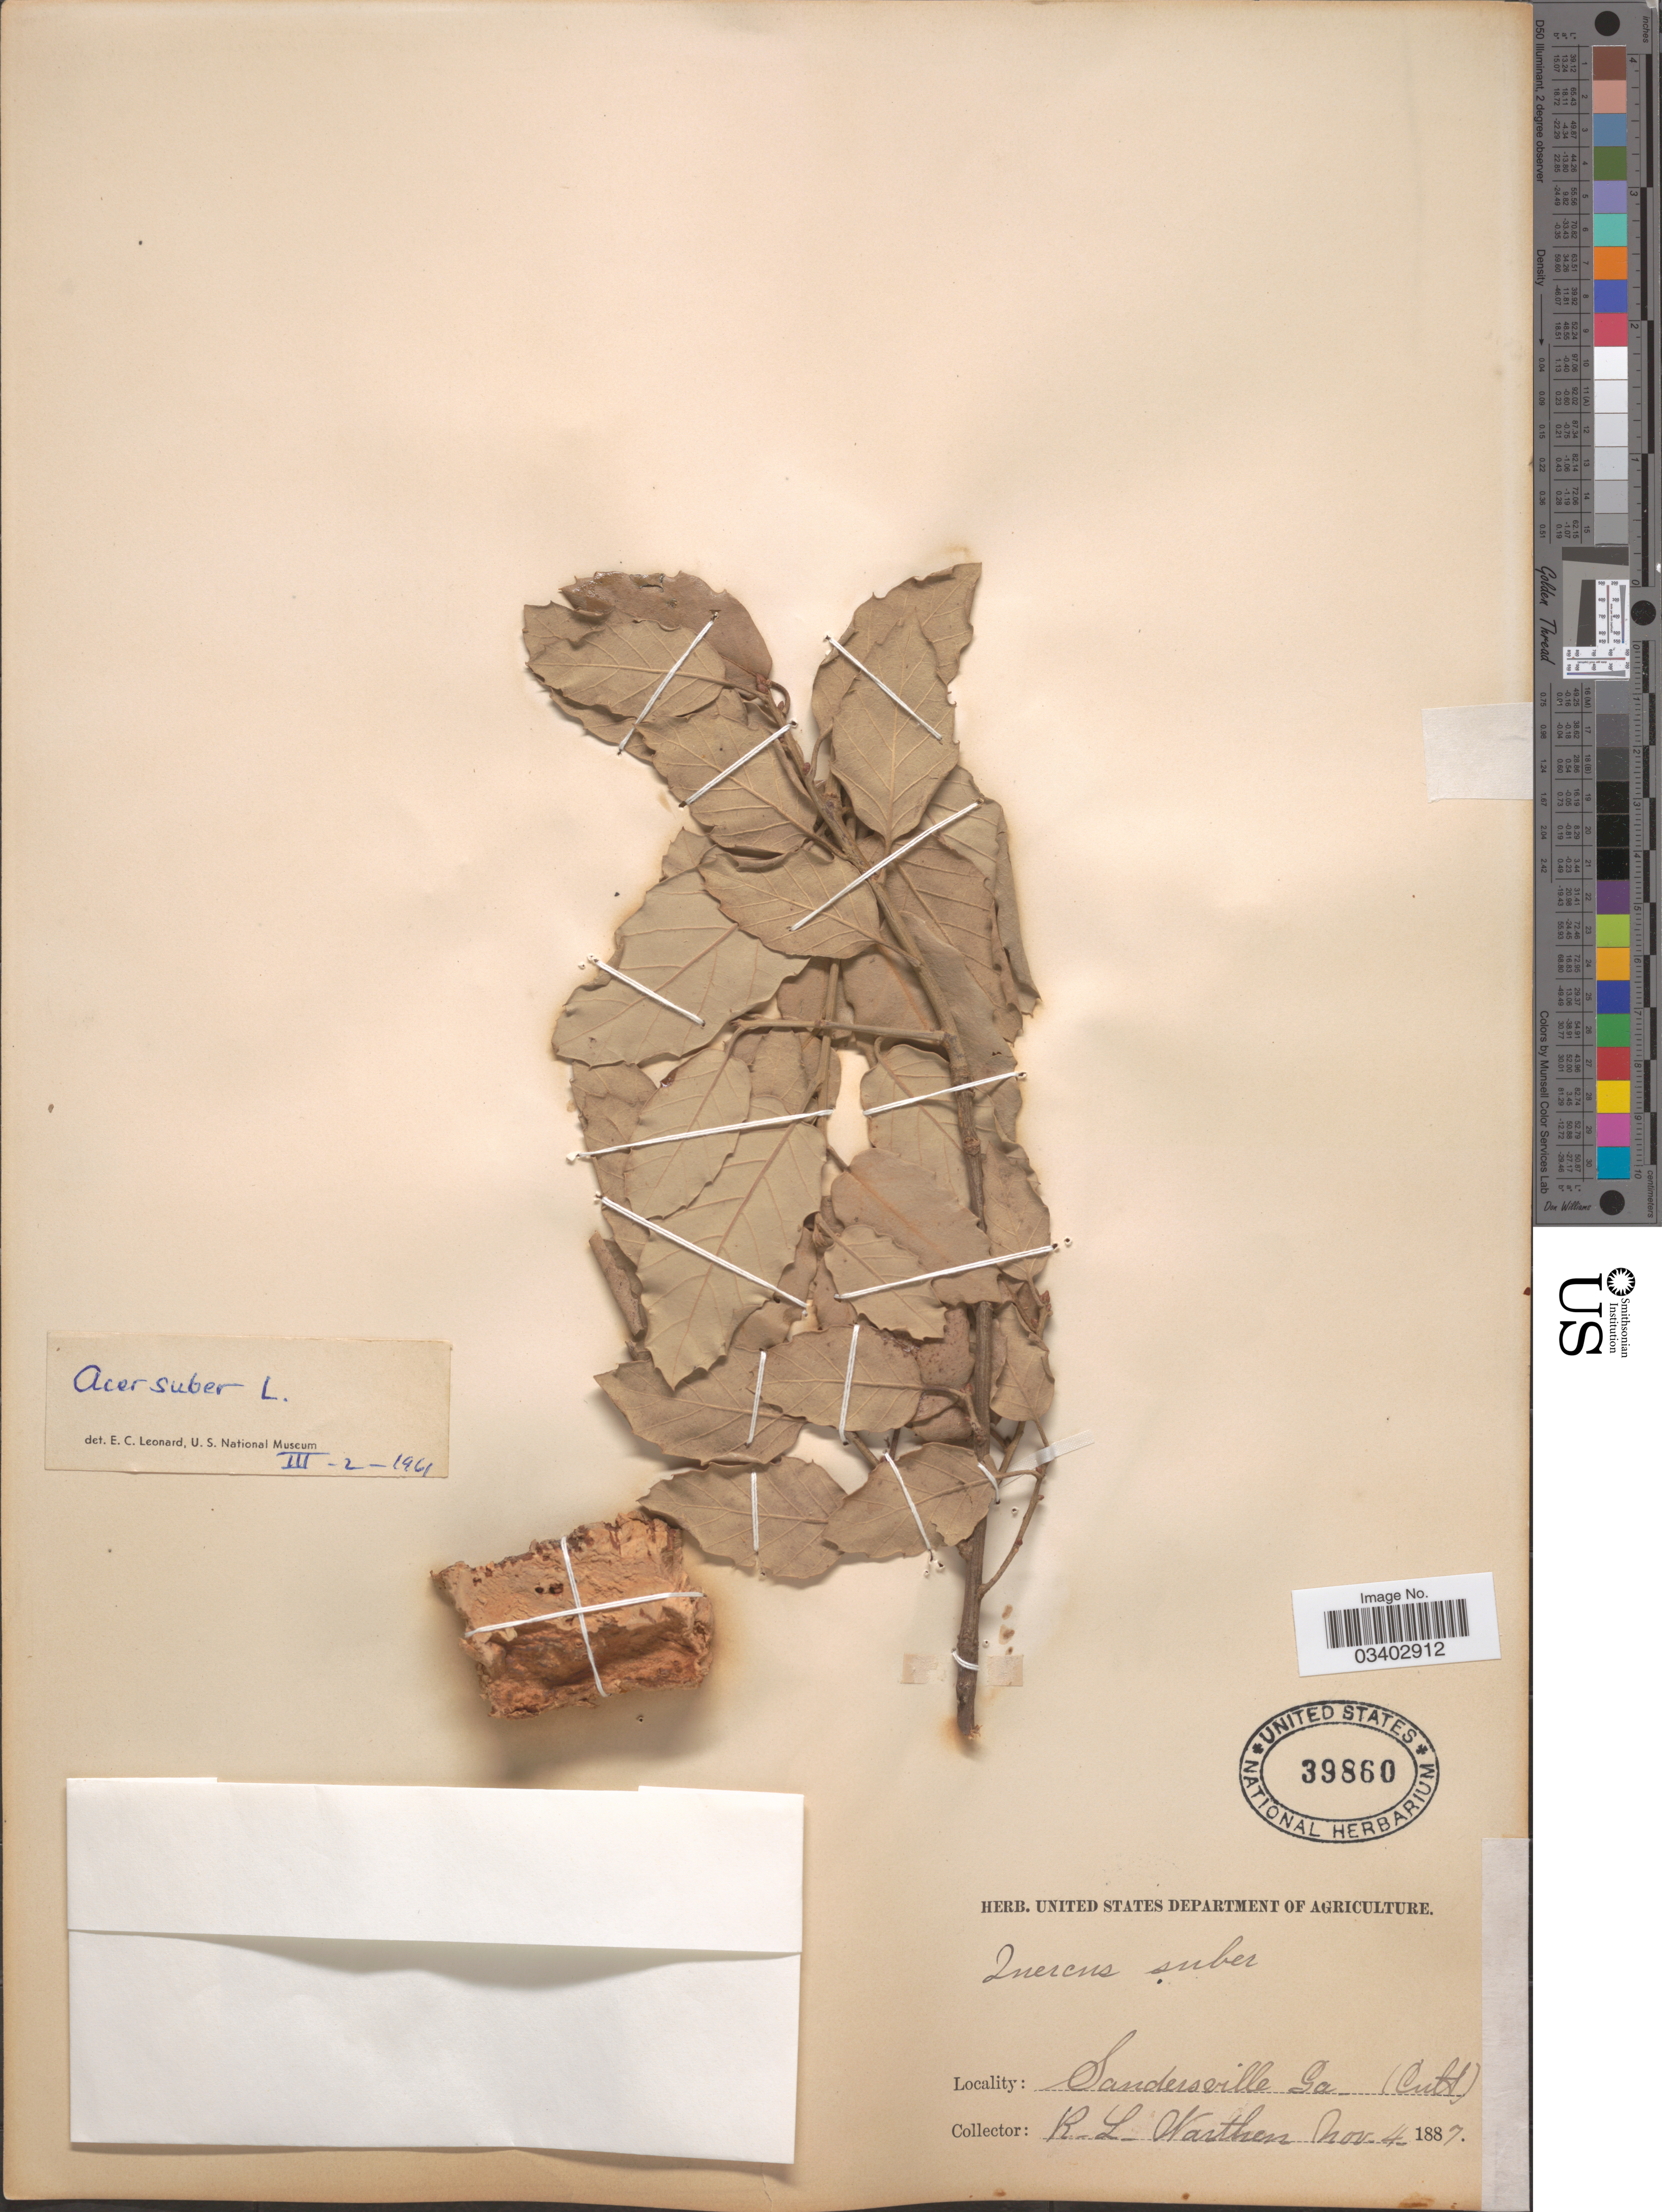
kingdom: Plantae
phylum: Tracheophyta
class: Magnoliopsida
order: Fagales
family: Fagaceae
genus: Quercus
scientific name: Quercus suber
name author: L.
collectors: R. Warthen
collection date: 1887-11-04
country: United States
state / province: Georgia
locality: Sandersville.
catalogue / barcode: US 39860